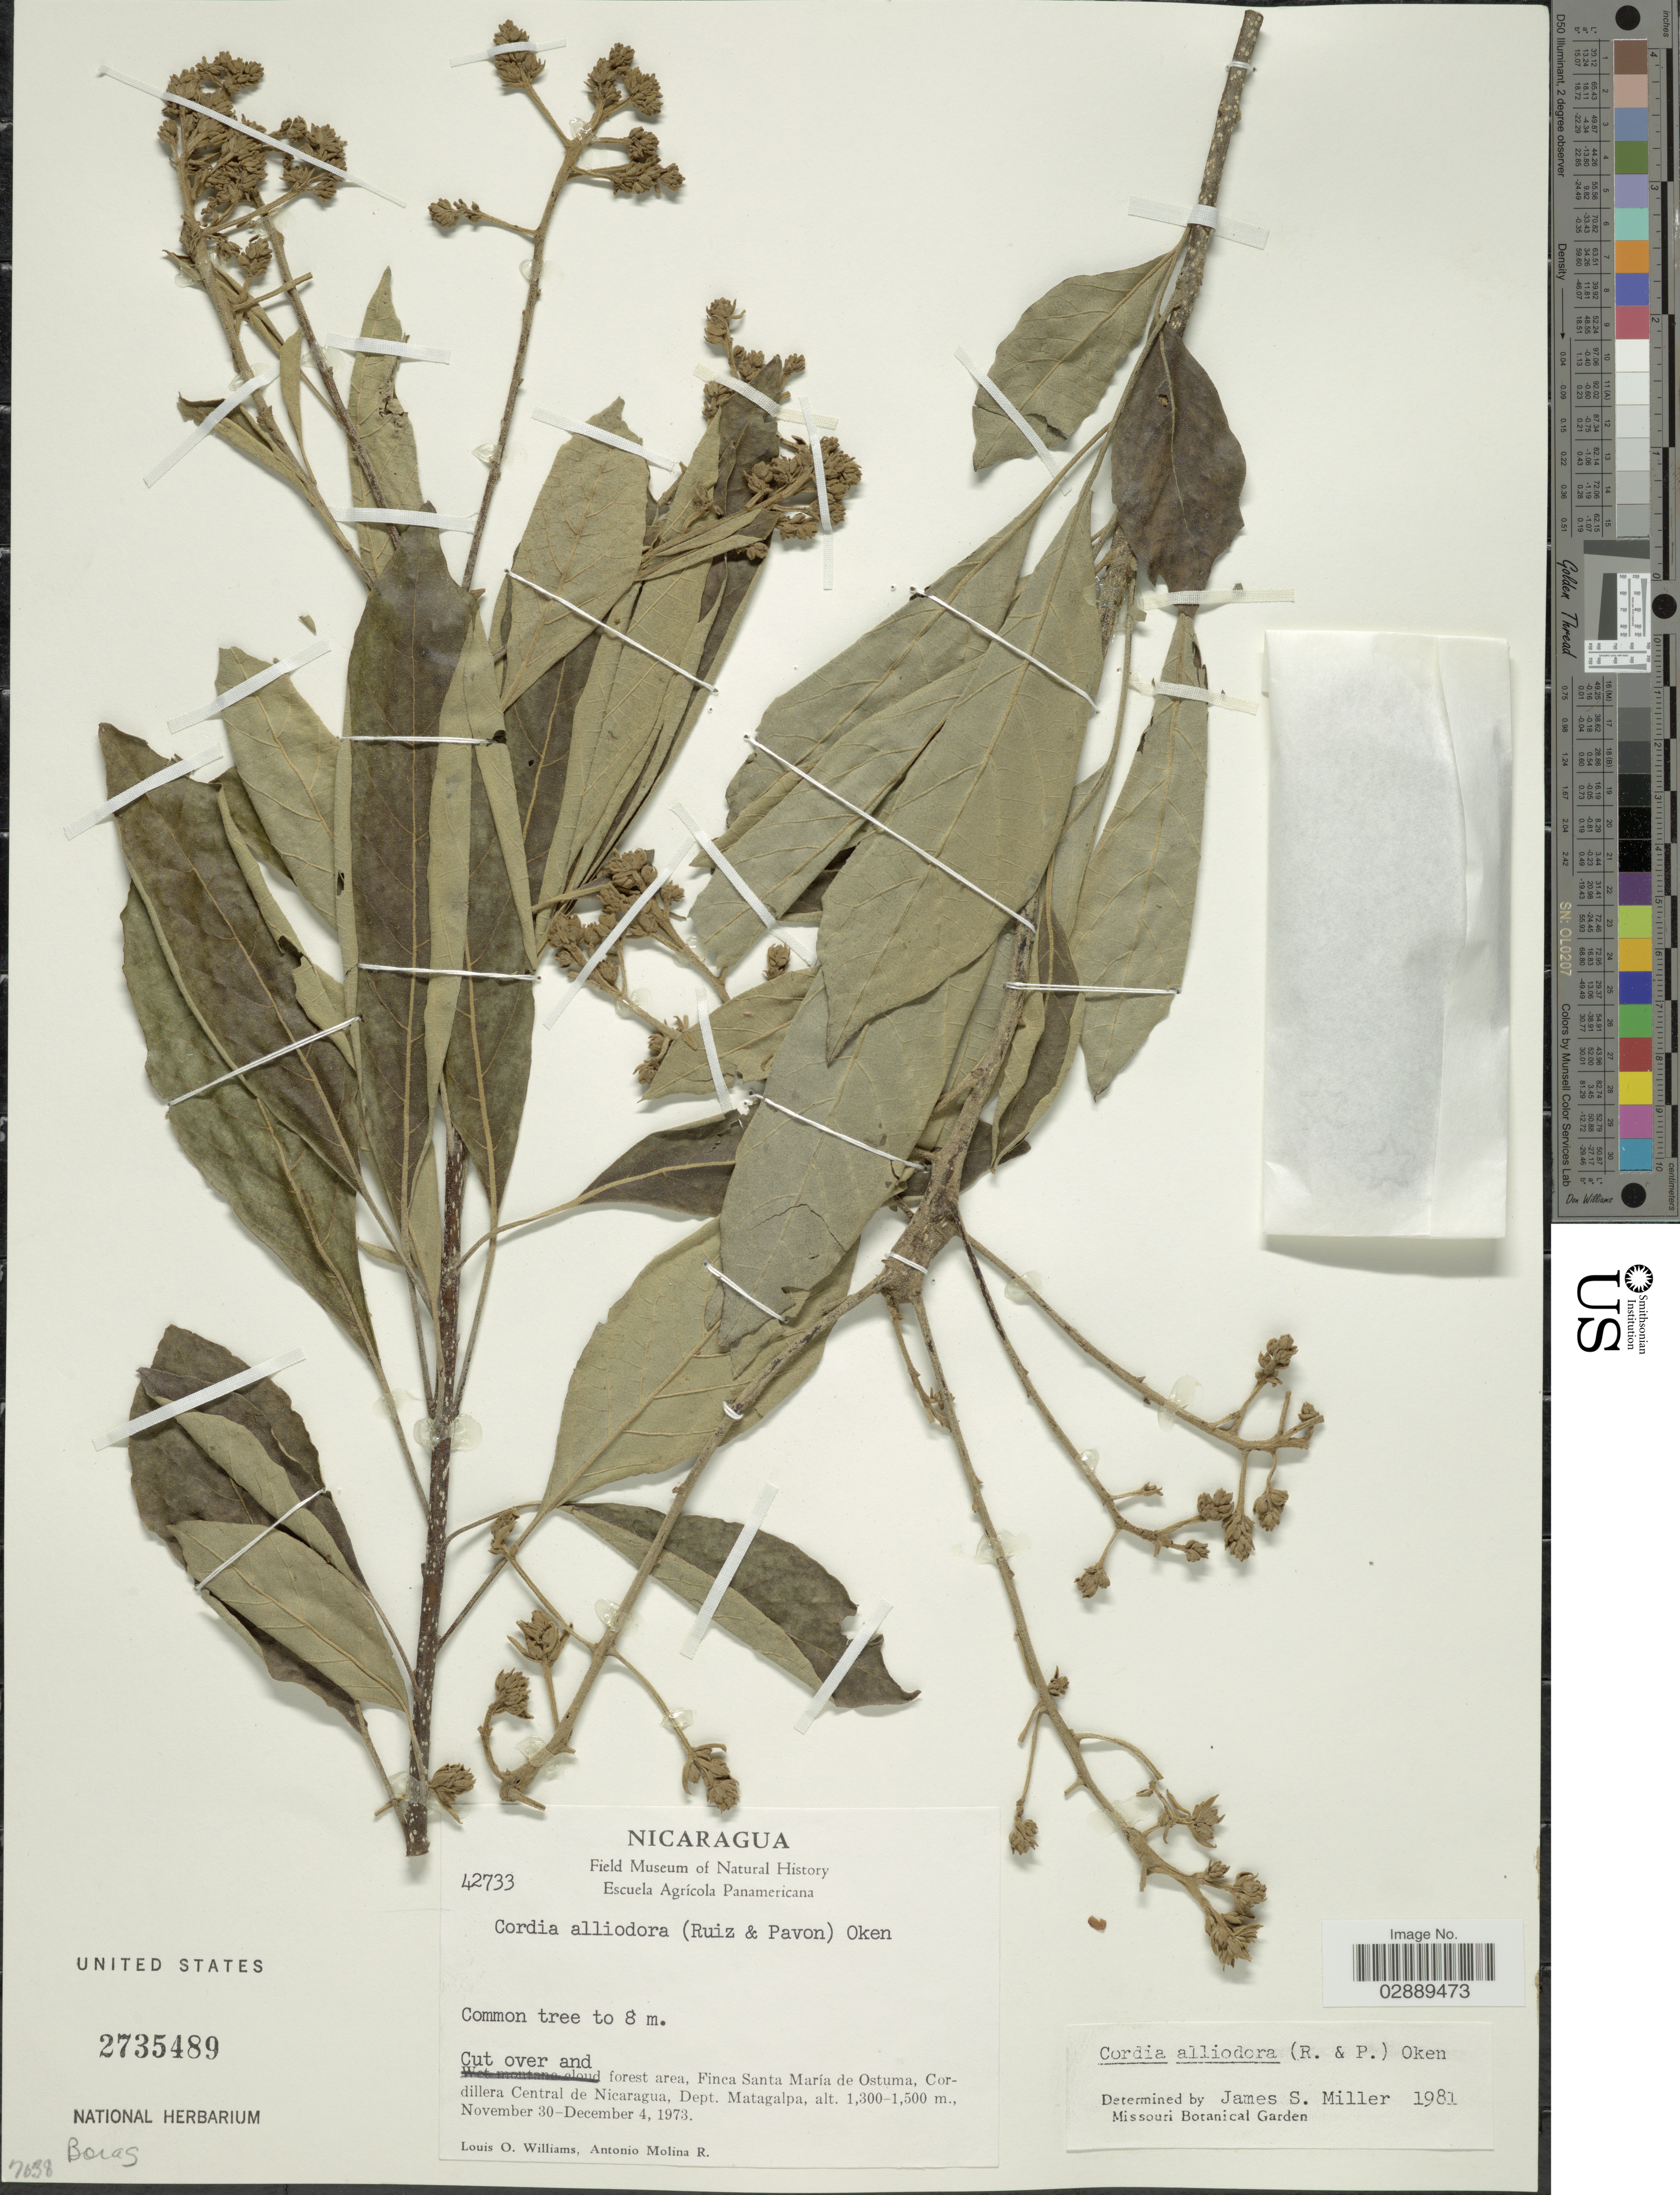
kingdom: Plantae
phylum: Tracheophyta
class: Magnoliopsida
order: Boraginales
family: Cordiaceae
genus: Cordia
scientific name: Cordia alliodora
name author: (Ruiz & Pav.) Oken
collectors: L. O. Williams & A. Molina R.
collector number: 42733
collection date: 1973-11-30/1973-12-04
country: Nicaragua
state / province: Matagalpa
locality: Cut over and forest area, Finca Santa María de Ostuma, Cordillera Central de Nicaragua, Dept. Matagalpa.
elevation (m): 1300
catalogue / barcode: US 2735489